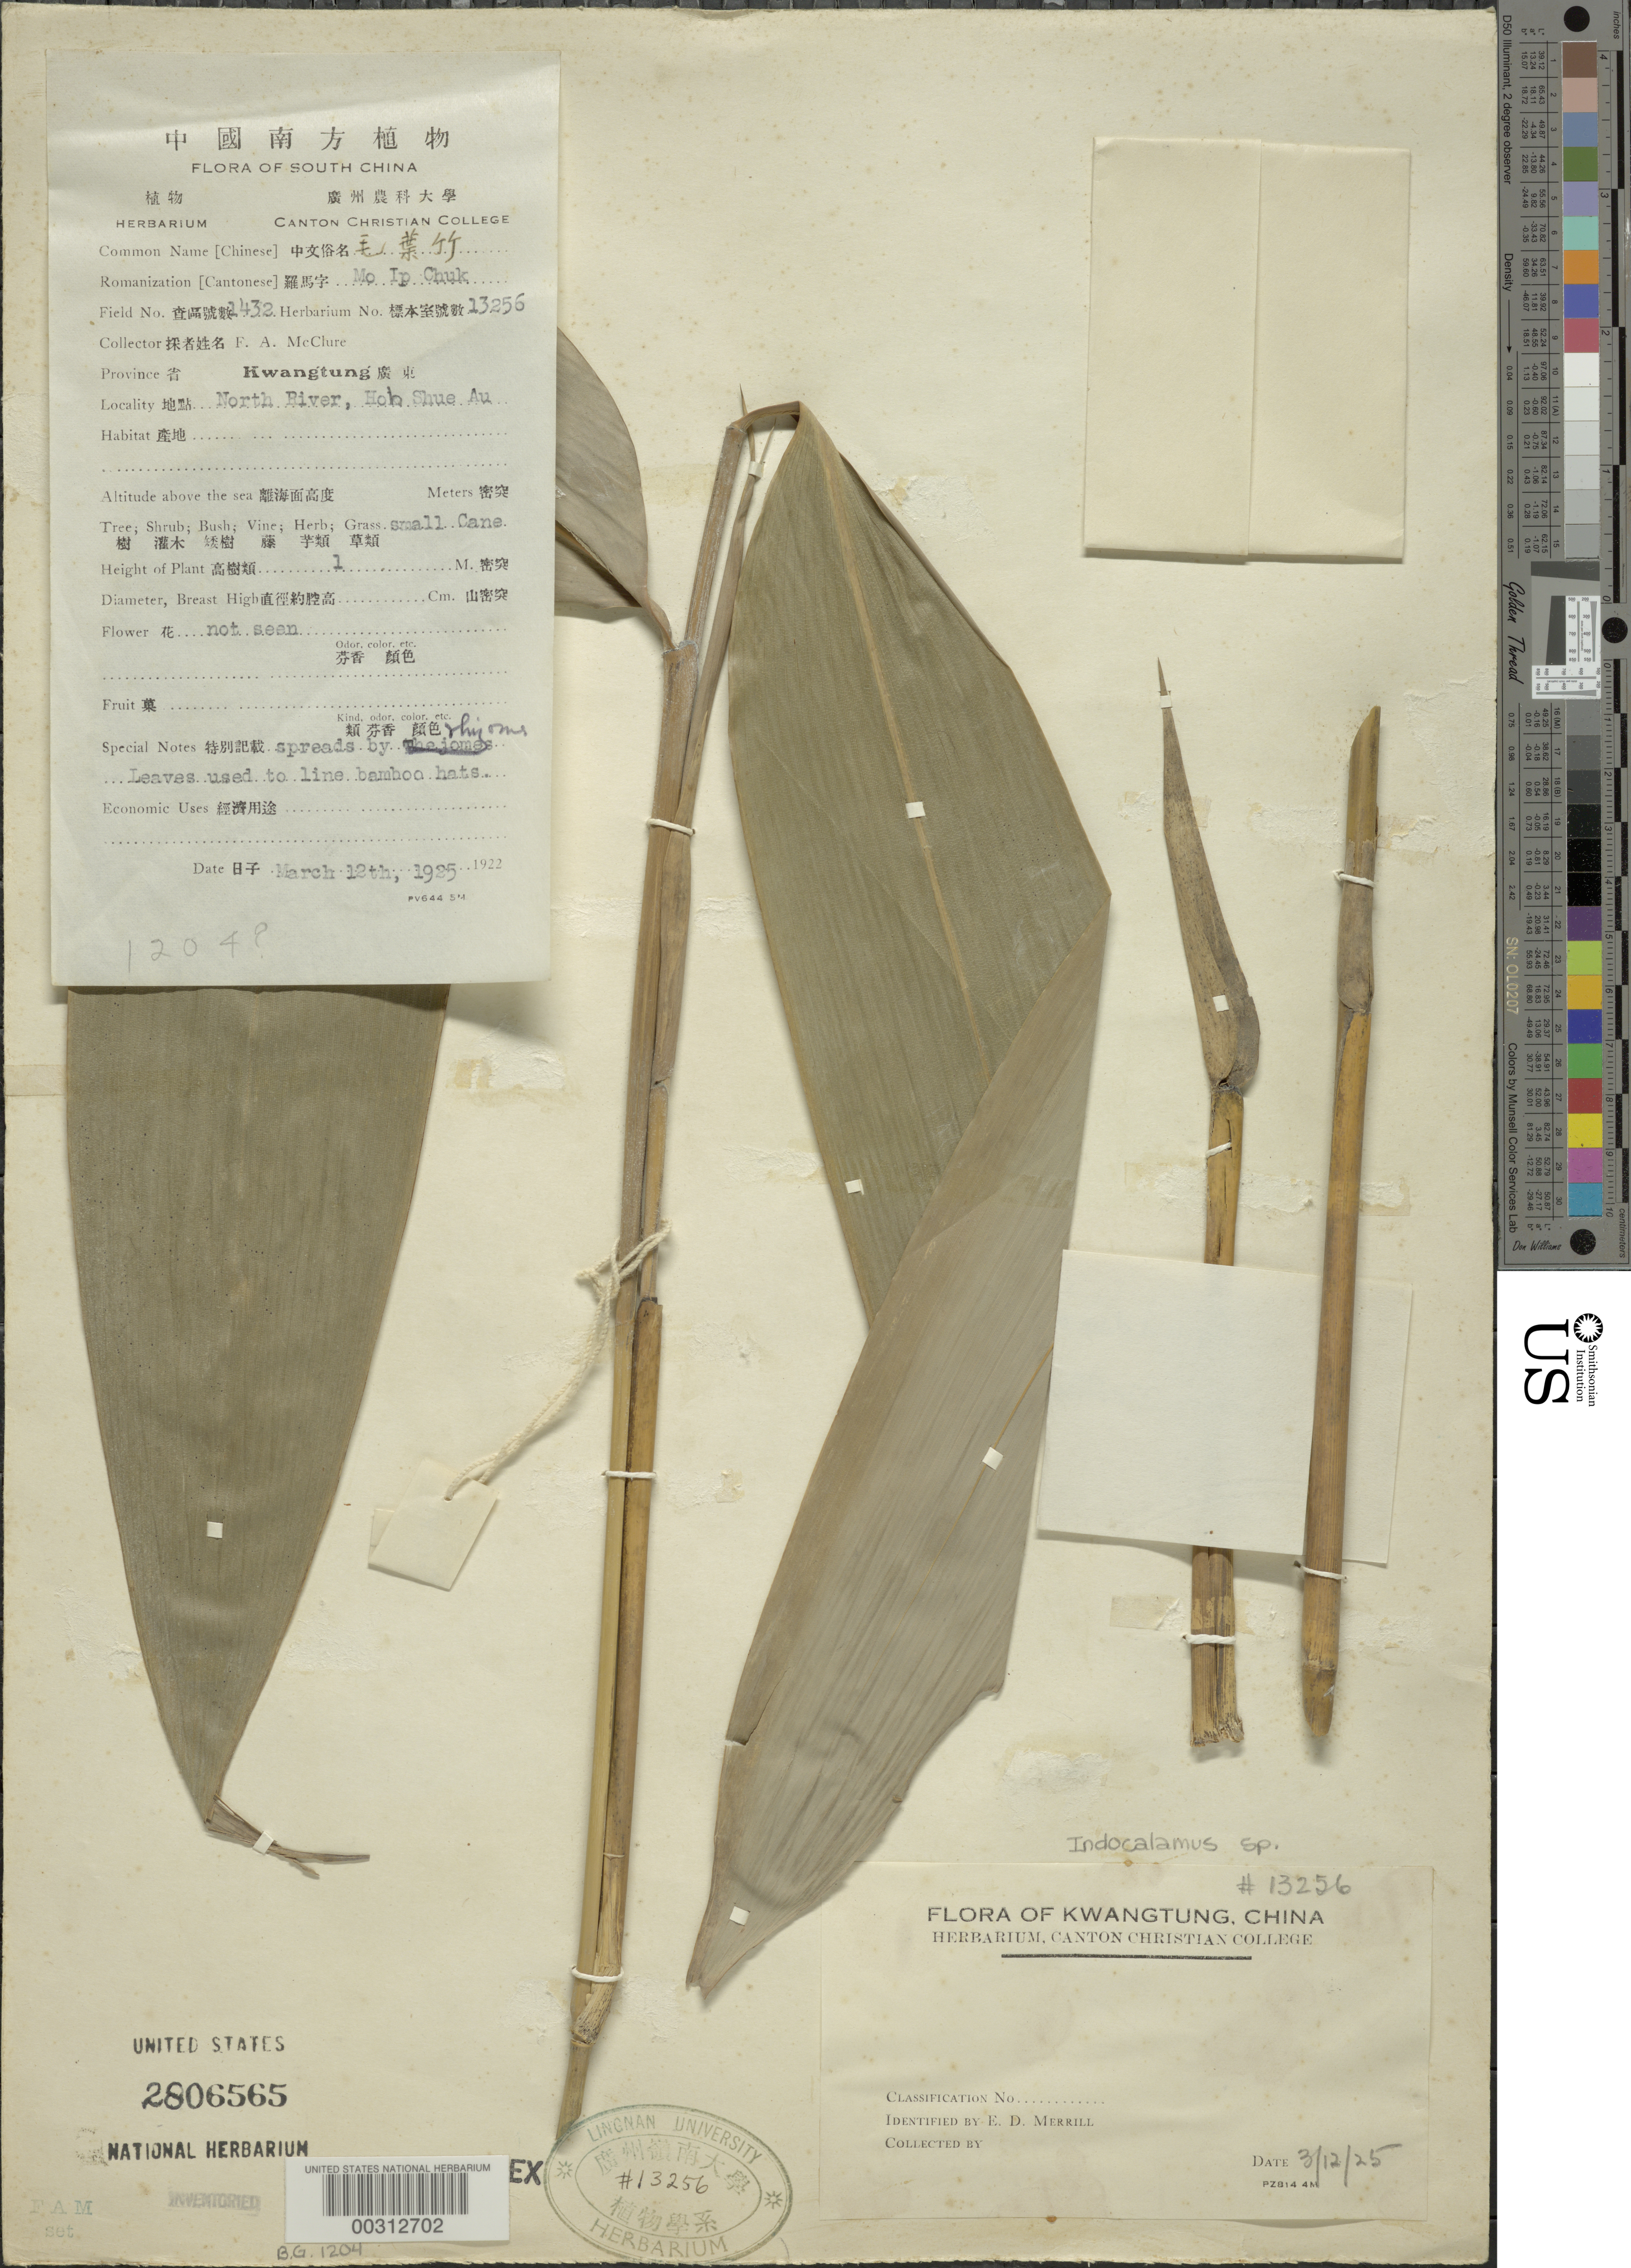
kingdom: Plantae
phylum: Tracheophyta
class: Liliopsida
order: Poales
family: Poaceae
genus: Indocalamus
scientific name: Indocalamus sp.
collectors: F. A. McClure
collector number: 1432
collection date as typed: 12 Mar 1925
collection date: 1925-03-12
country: China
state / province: Guangdong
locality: Hoh shue au, north rv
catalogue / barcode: US 2806565